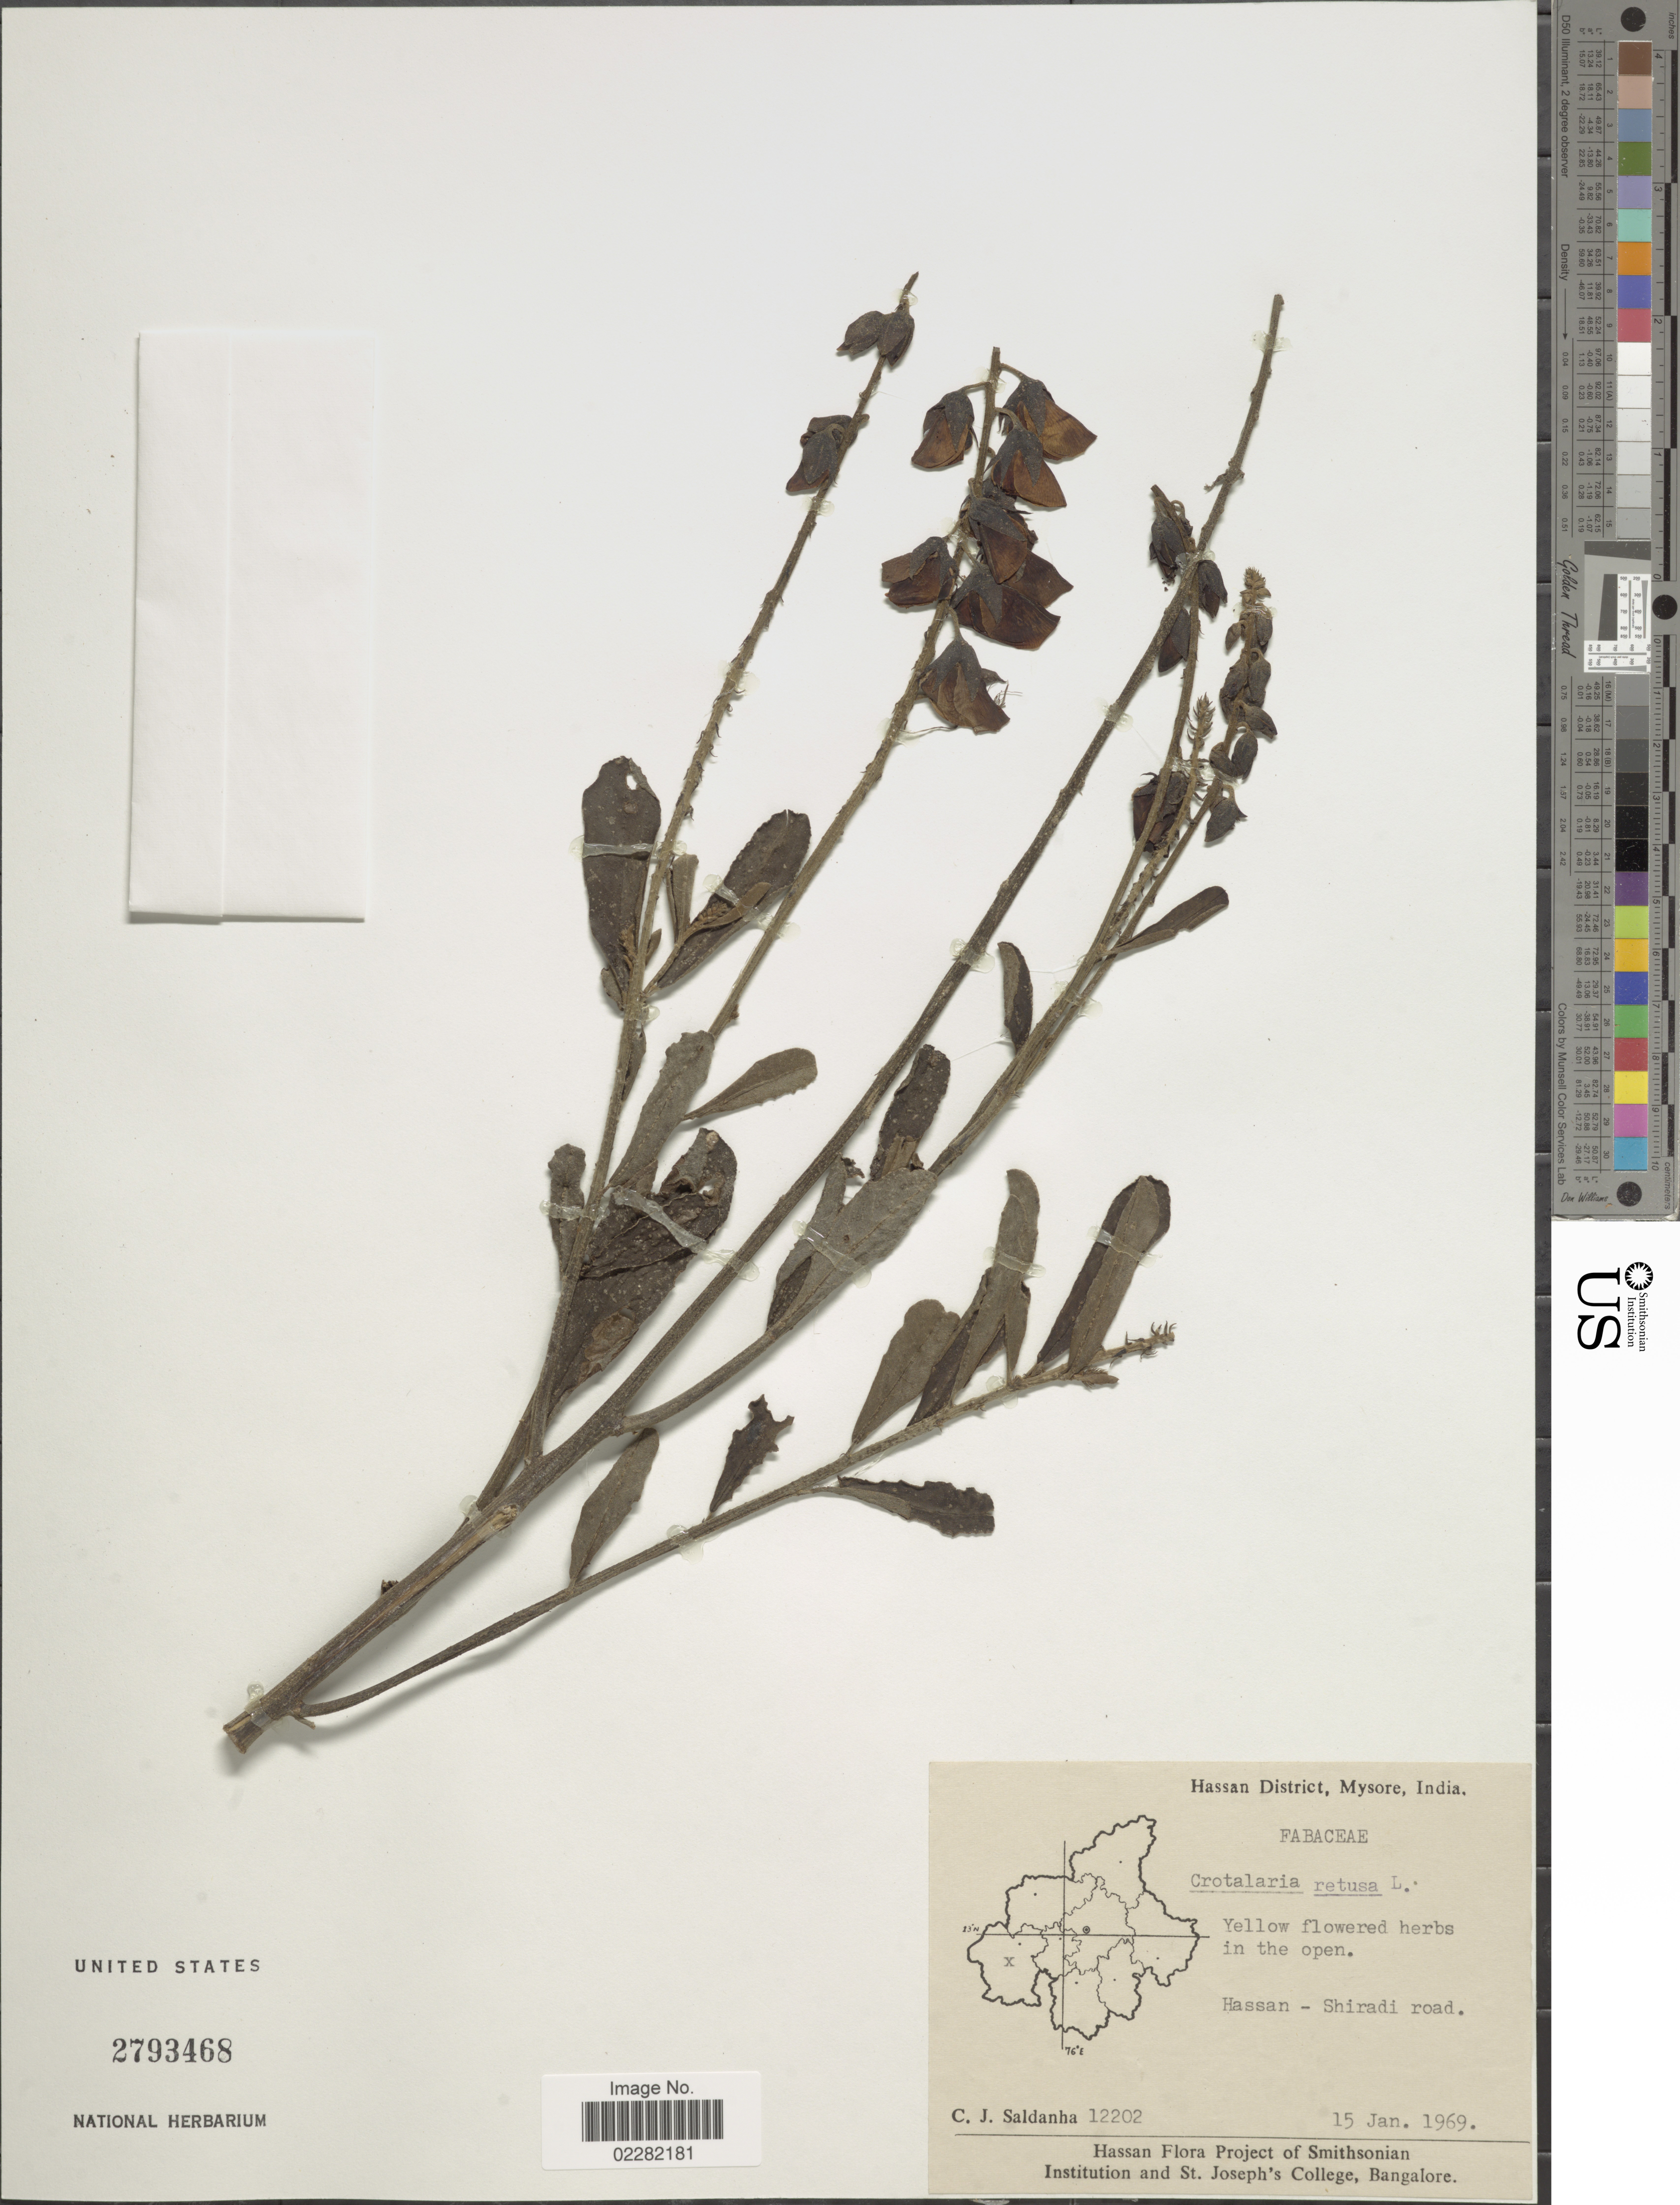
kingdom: Plantae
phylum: Tracheophyta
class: Magnoliopsida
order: Fabales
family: Fabaceae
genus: Crotalaria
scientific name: Crotalaria retusa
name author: L.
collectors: C. J. Saldanha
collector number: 12202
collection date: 1969-01-15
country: India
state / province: Karnataka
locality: Hassan District, Mysore, Hassan - Shiradi Road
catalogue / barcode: US 2793468